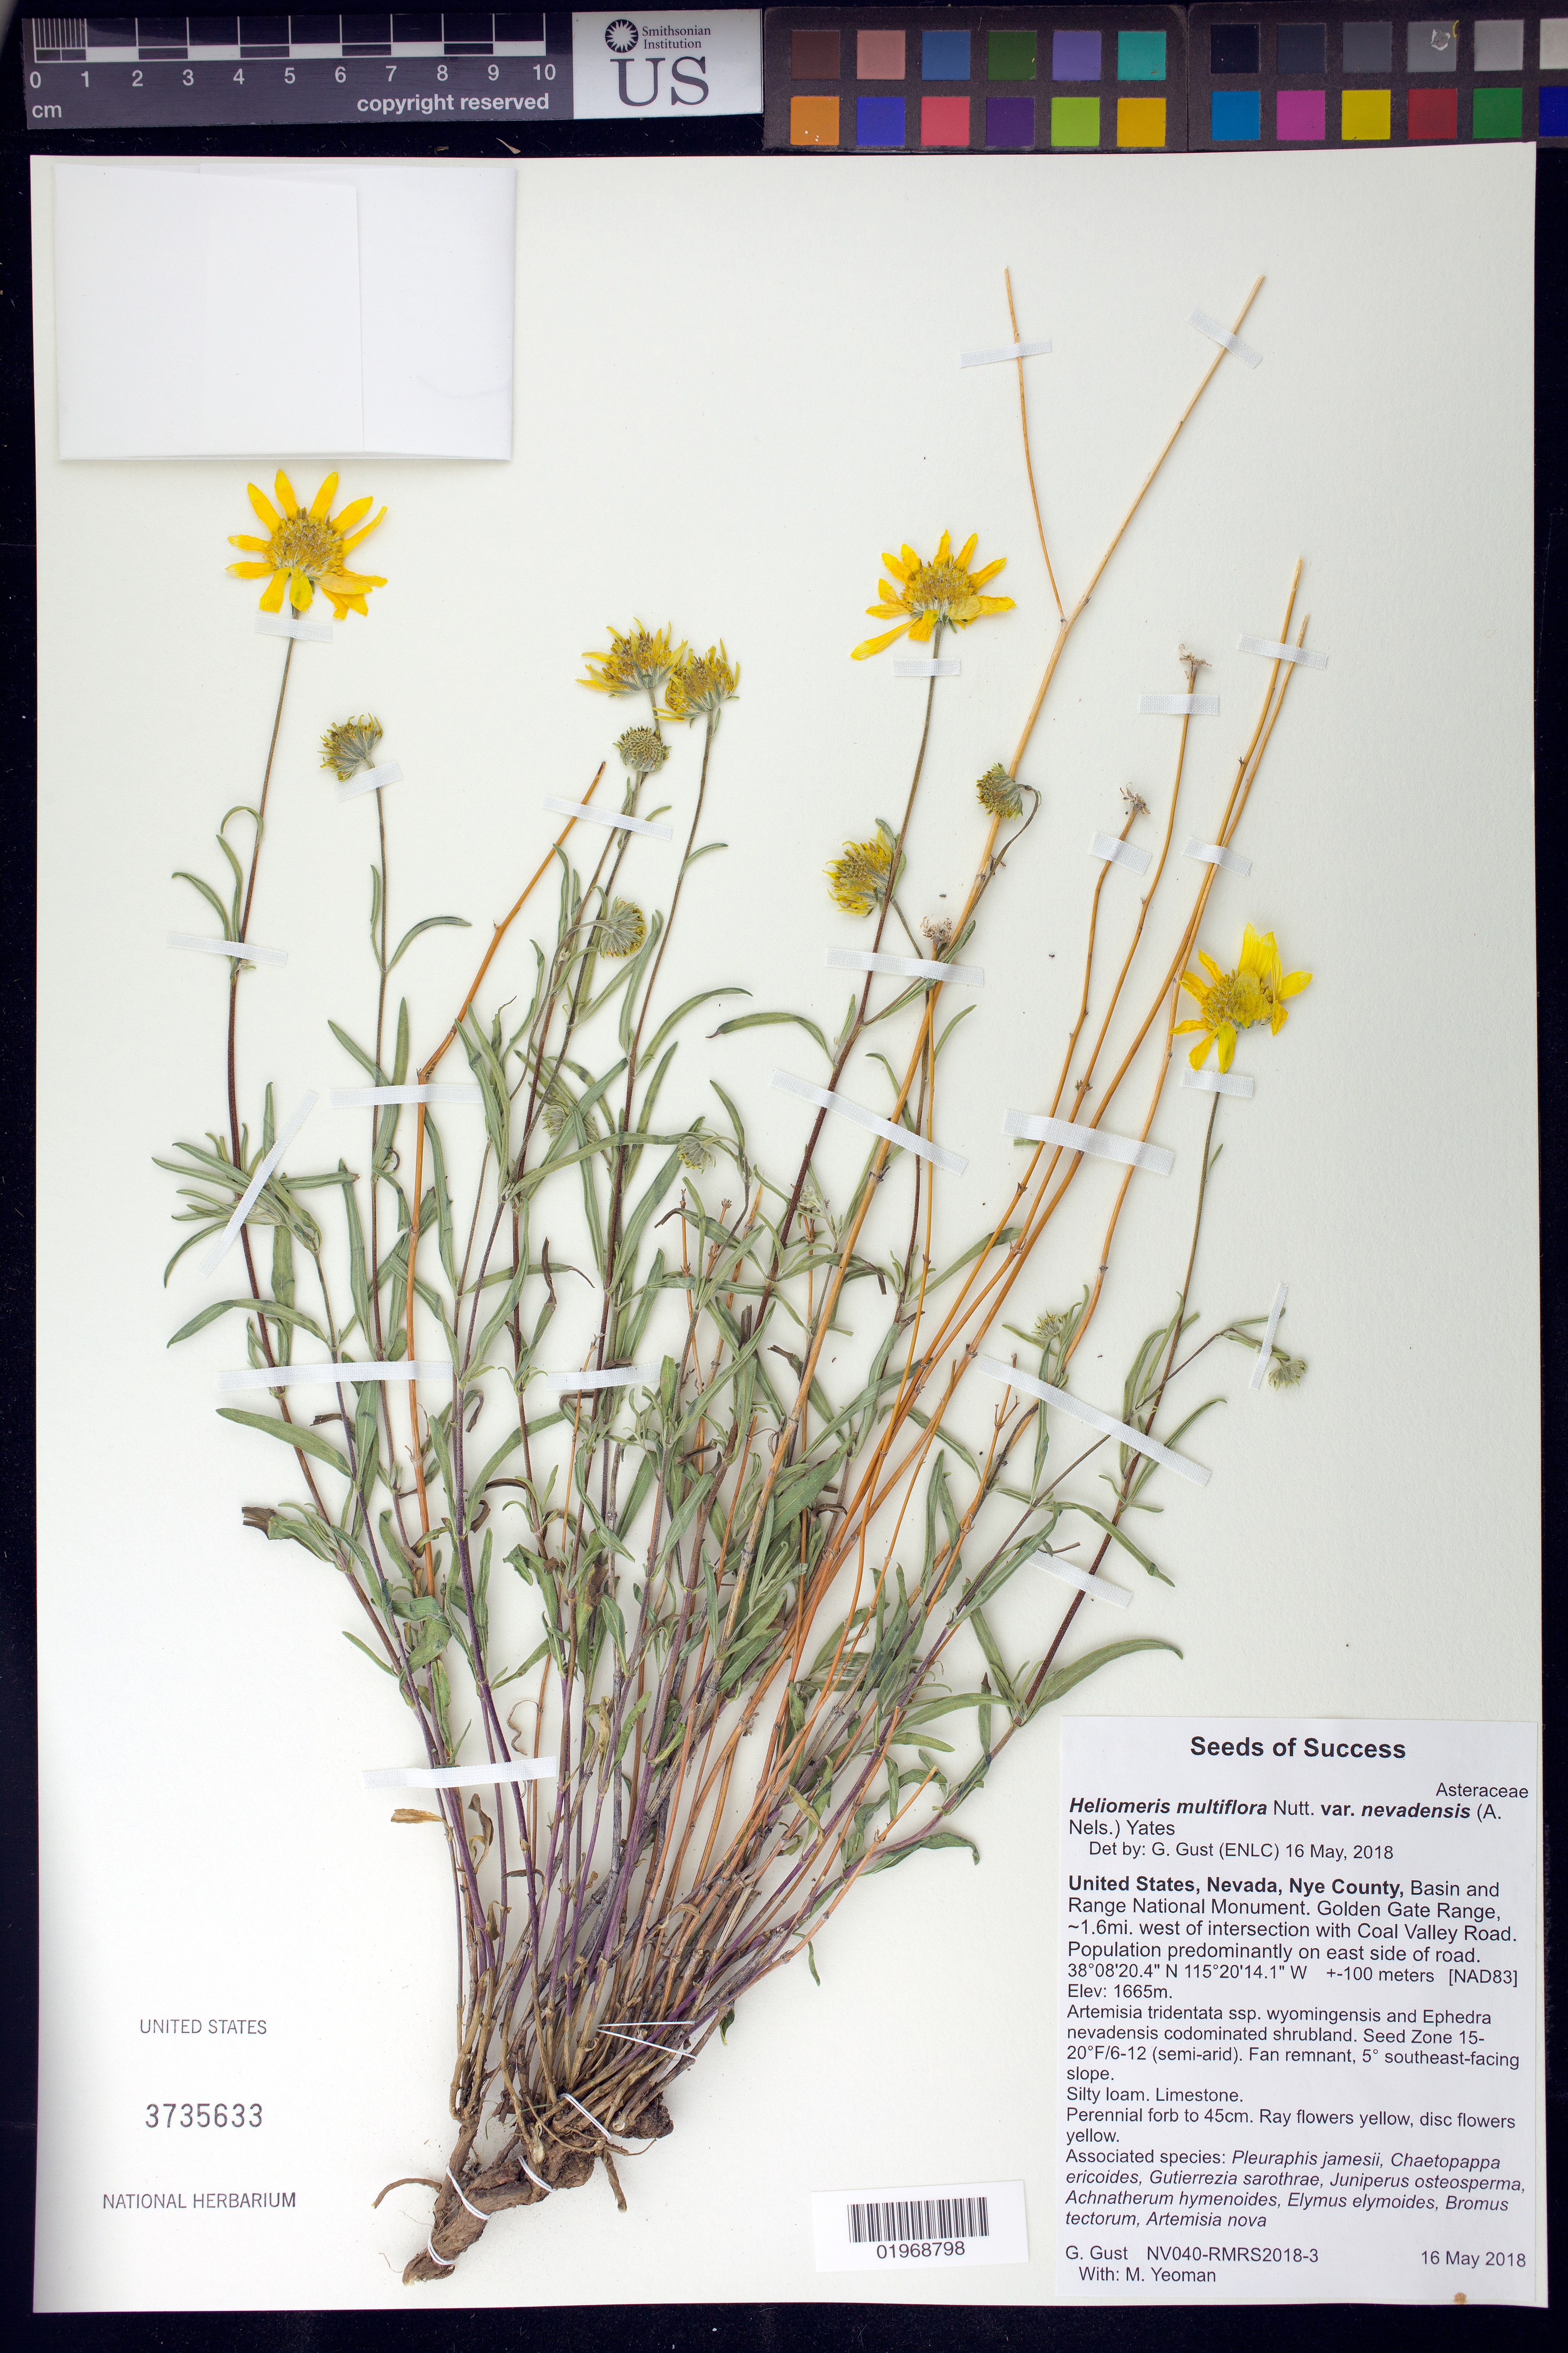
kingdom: Plantae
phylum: Tracheophyta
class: Magnoliopsida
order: Asterales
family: Asteraceae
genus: Heliomeris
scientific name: Heliomeris multiflora var. nevadensis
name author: (A. Nelson) Blake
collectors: G. Gust & M. Yeoman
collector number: NV040-RMRS2018-3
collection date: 2018-05-16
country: United States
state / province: Nevada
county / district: Nye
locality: Basin and Range Mational Monument. Golden Gate Range, 1.6 mi. W of intersection with Coal Valley road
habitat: Shrubland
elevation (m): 1665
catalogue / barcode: US 3735633